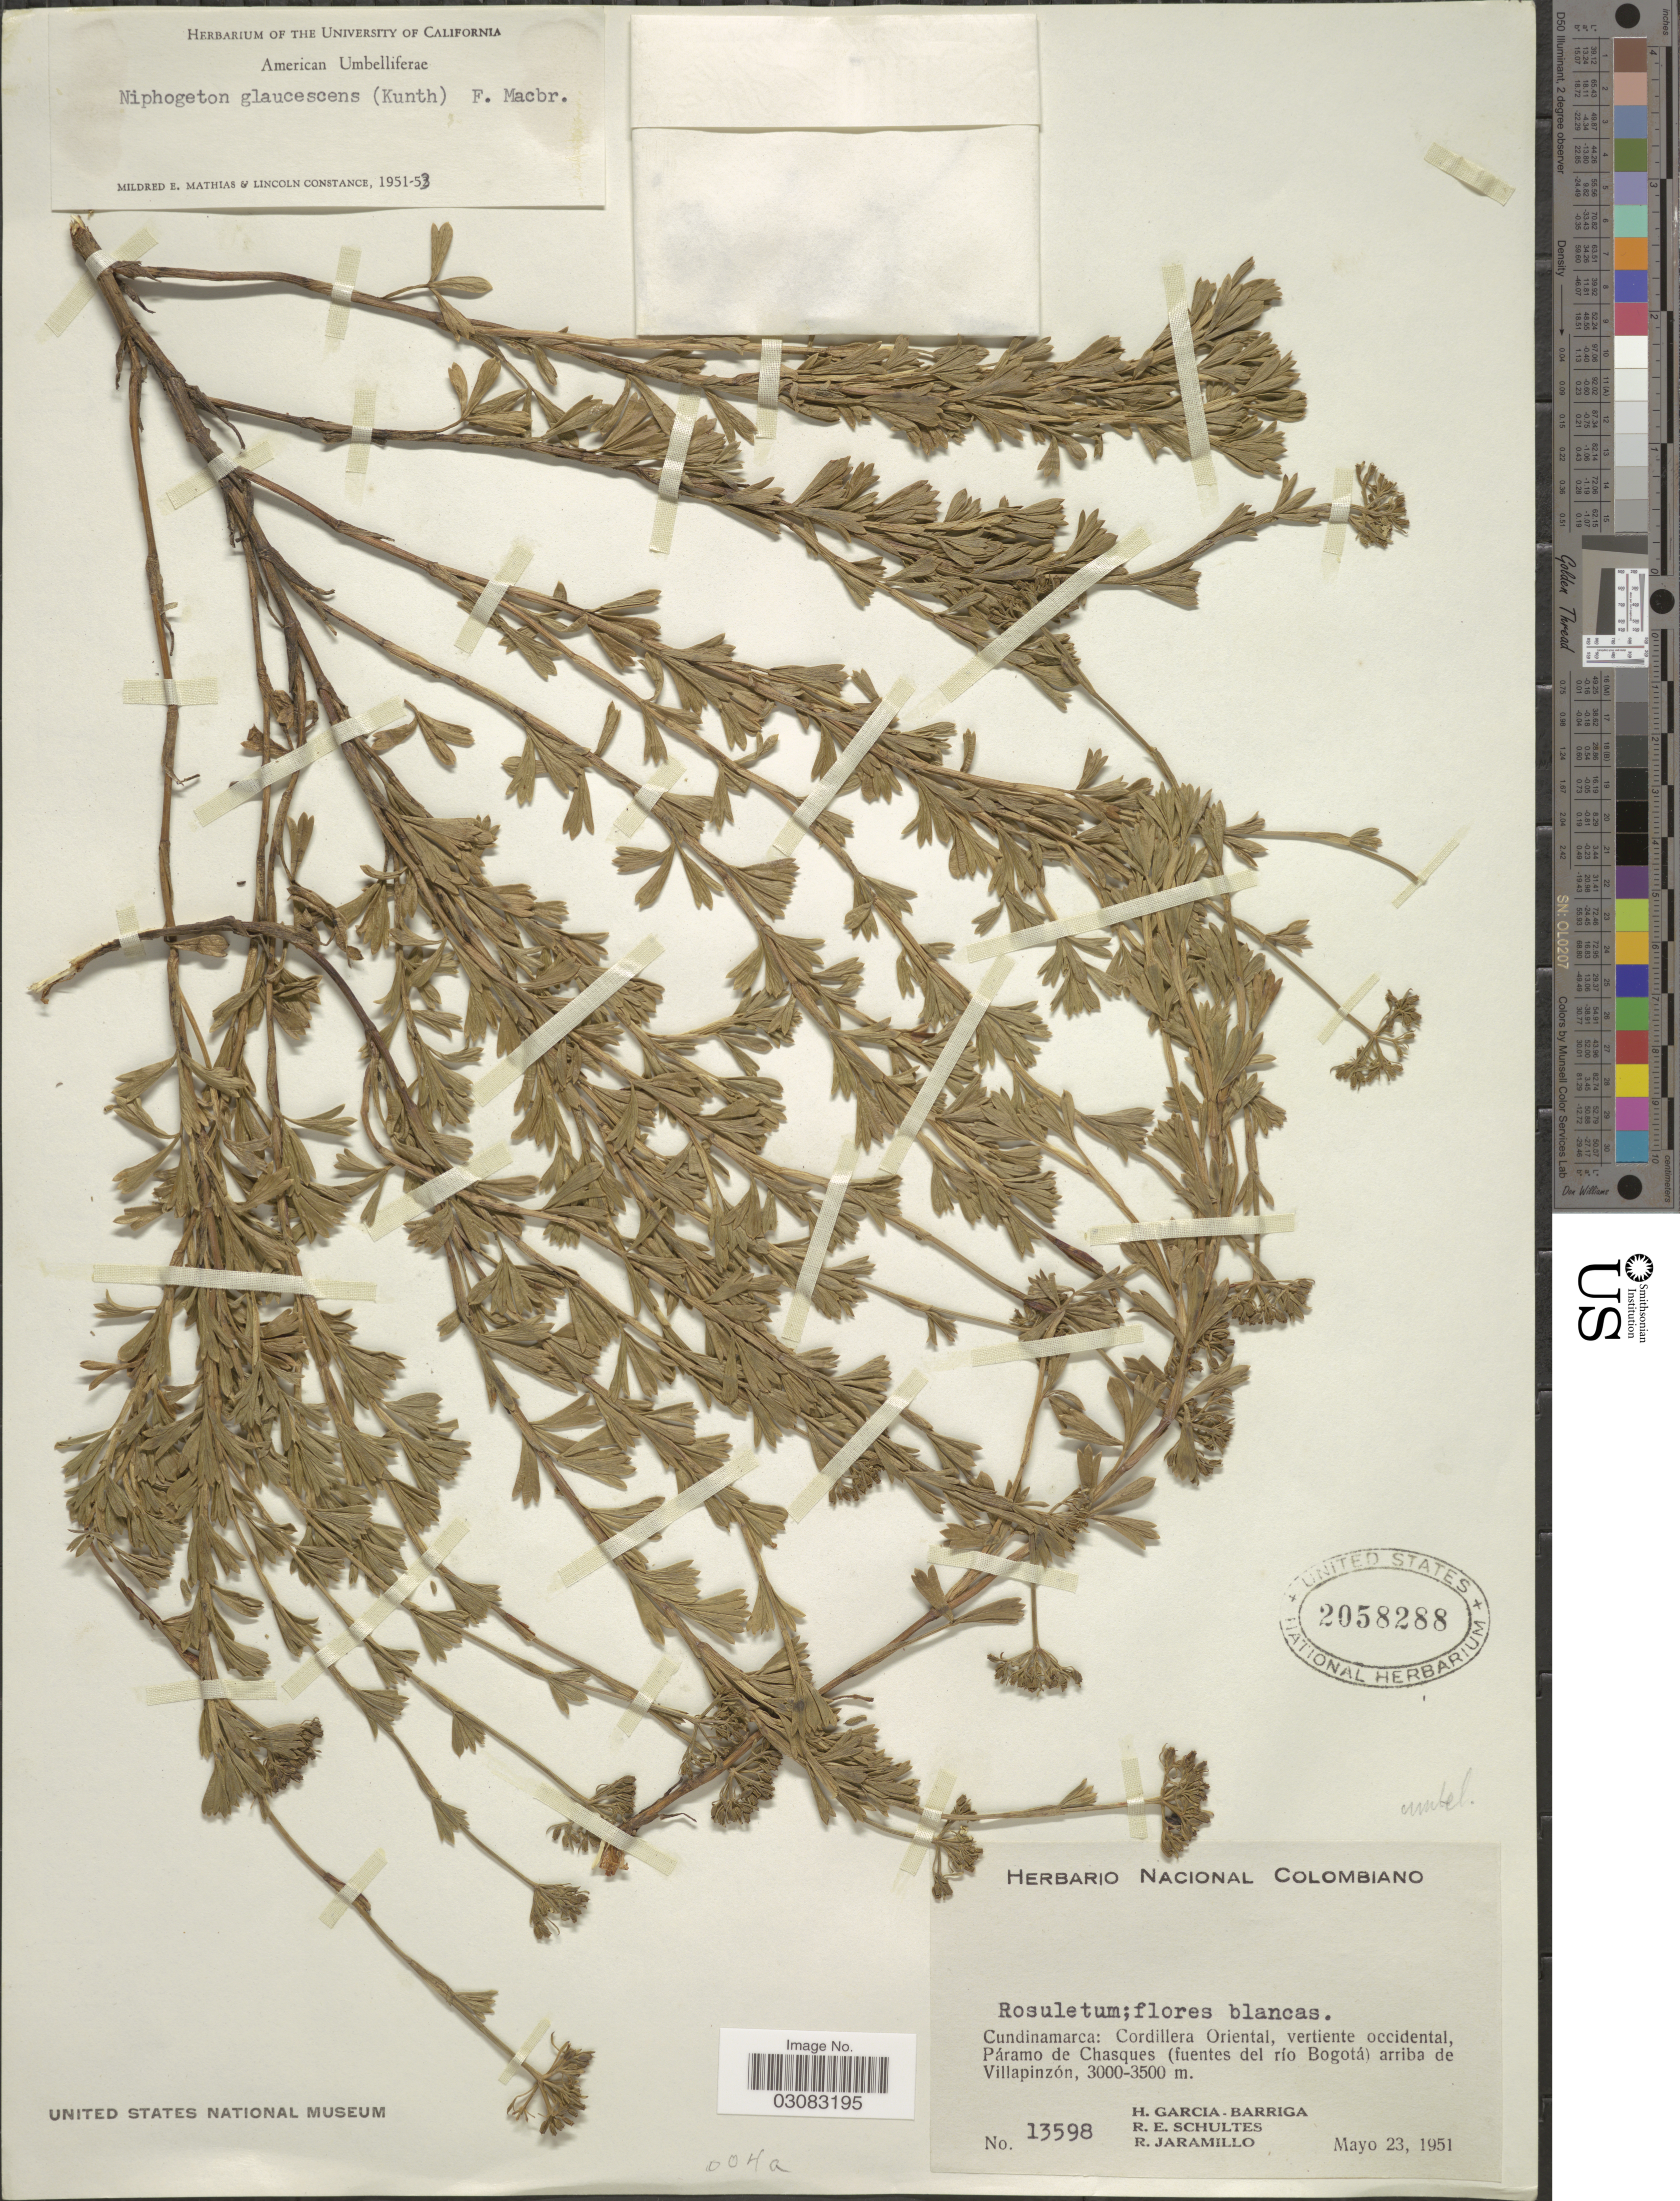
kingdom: Plantae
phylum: Tracheophyta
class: Magnoliopsida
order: Apiales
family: Apiaceae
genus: Niphogeton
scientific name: Niphogeton glaucescens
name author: (Kunth) J.F. Macbr.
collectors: H. García Barriga, R. Shultes & R. Jaramillo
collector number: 13598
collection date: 1951-05-23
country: Colombia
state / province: Cundinamarca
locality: Cordillera Oriental, vertiente occidental, Páramo de Chasques (fuentes del río Bogotá) arriba de Villapinzón.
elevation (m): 3000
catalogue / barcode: US 2058288